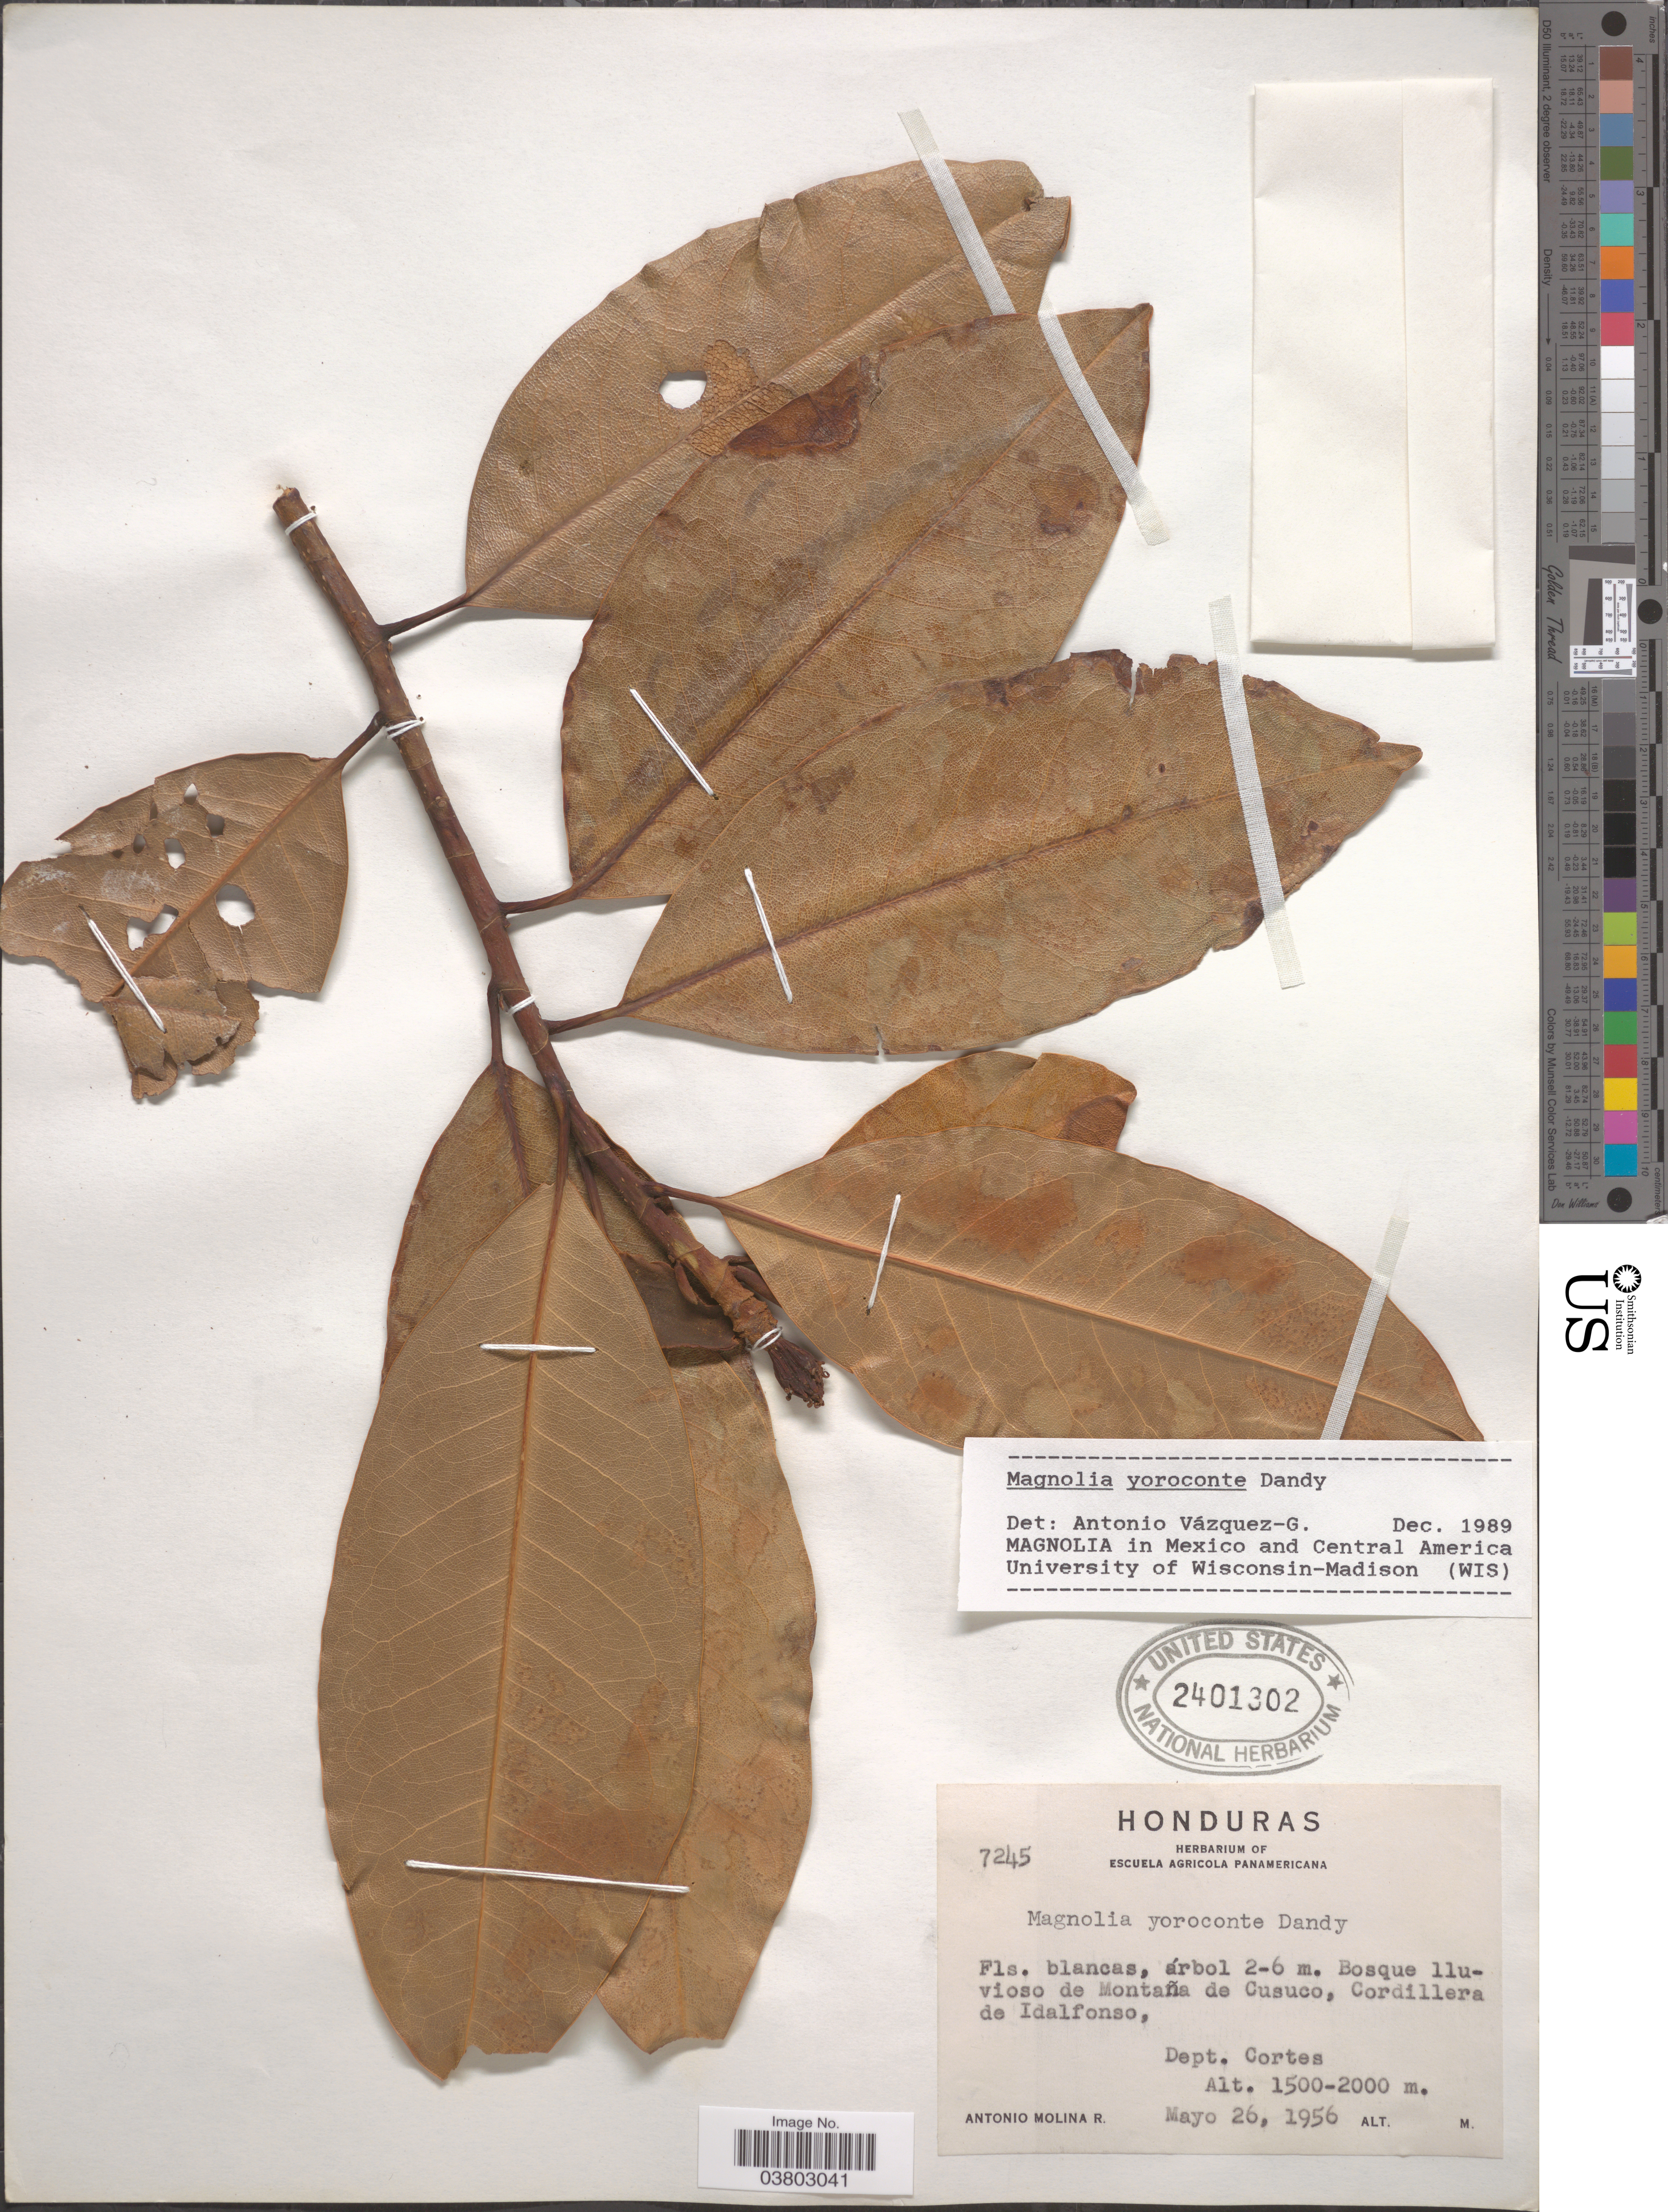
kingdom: Plantae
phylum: Tracheophyta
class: Magnoliopsida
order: Magnoliales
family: Magnoliaceae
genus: Magnolia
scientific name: Magnolia yoroconte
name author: Dandy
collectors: A. Molina R.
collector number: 7245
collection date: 1956-05-26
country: Honduras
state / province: Cortes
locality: Bosque lluvioso de Montaña de Cusuco, Cordillera de Idalfonso, Dept. Cortes.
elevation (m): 1500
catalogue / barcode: US 2401302